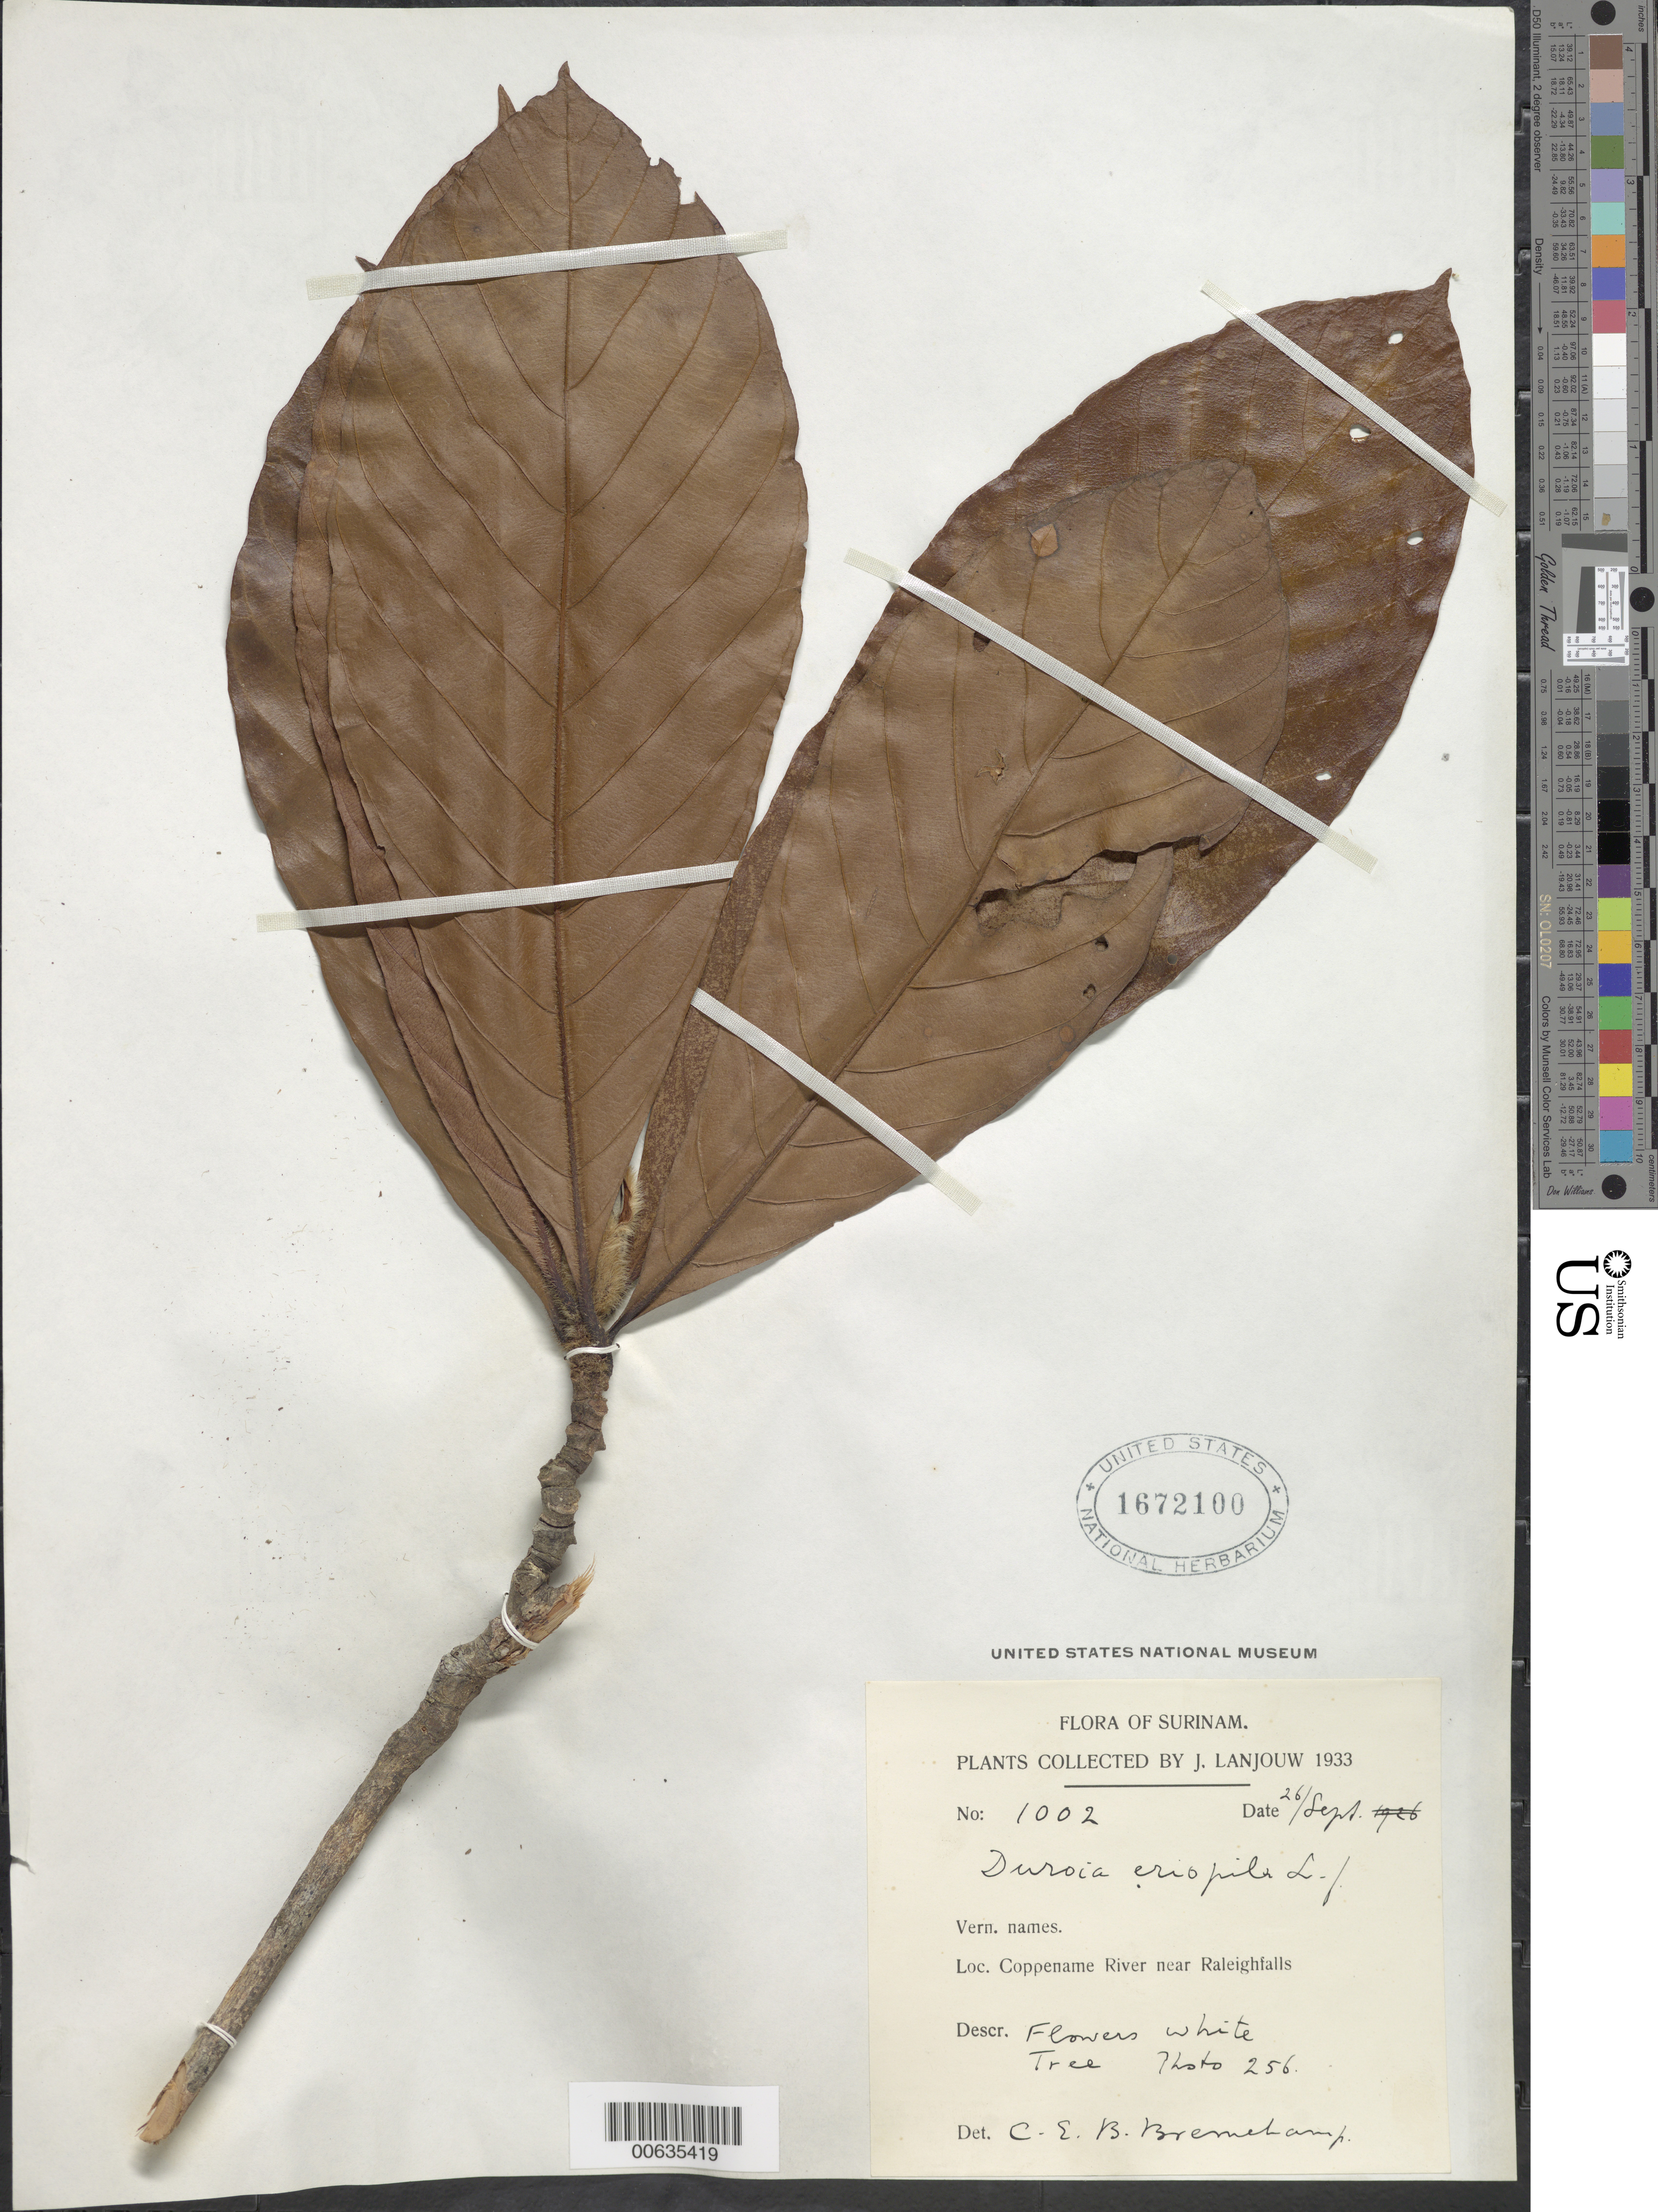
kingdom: Plantae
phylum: Tracheophyta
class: Magnoliopsida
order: Gentianales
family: Rubiaceae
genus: Duroia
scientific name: Duroia eriopila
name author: L. f.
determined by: Bremekamp, C. E. B.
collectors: J. Lanjouw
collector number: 1002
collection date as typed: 26-Sep-33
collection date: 1933-09-26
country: Suriname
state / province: Saramacca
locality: Coppename R., near Raleighfalls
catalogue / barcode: US 1672100